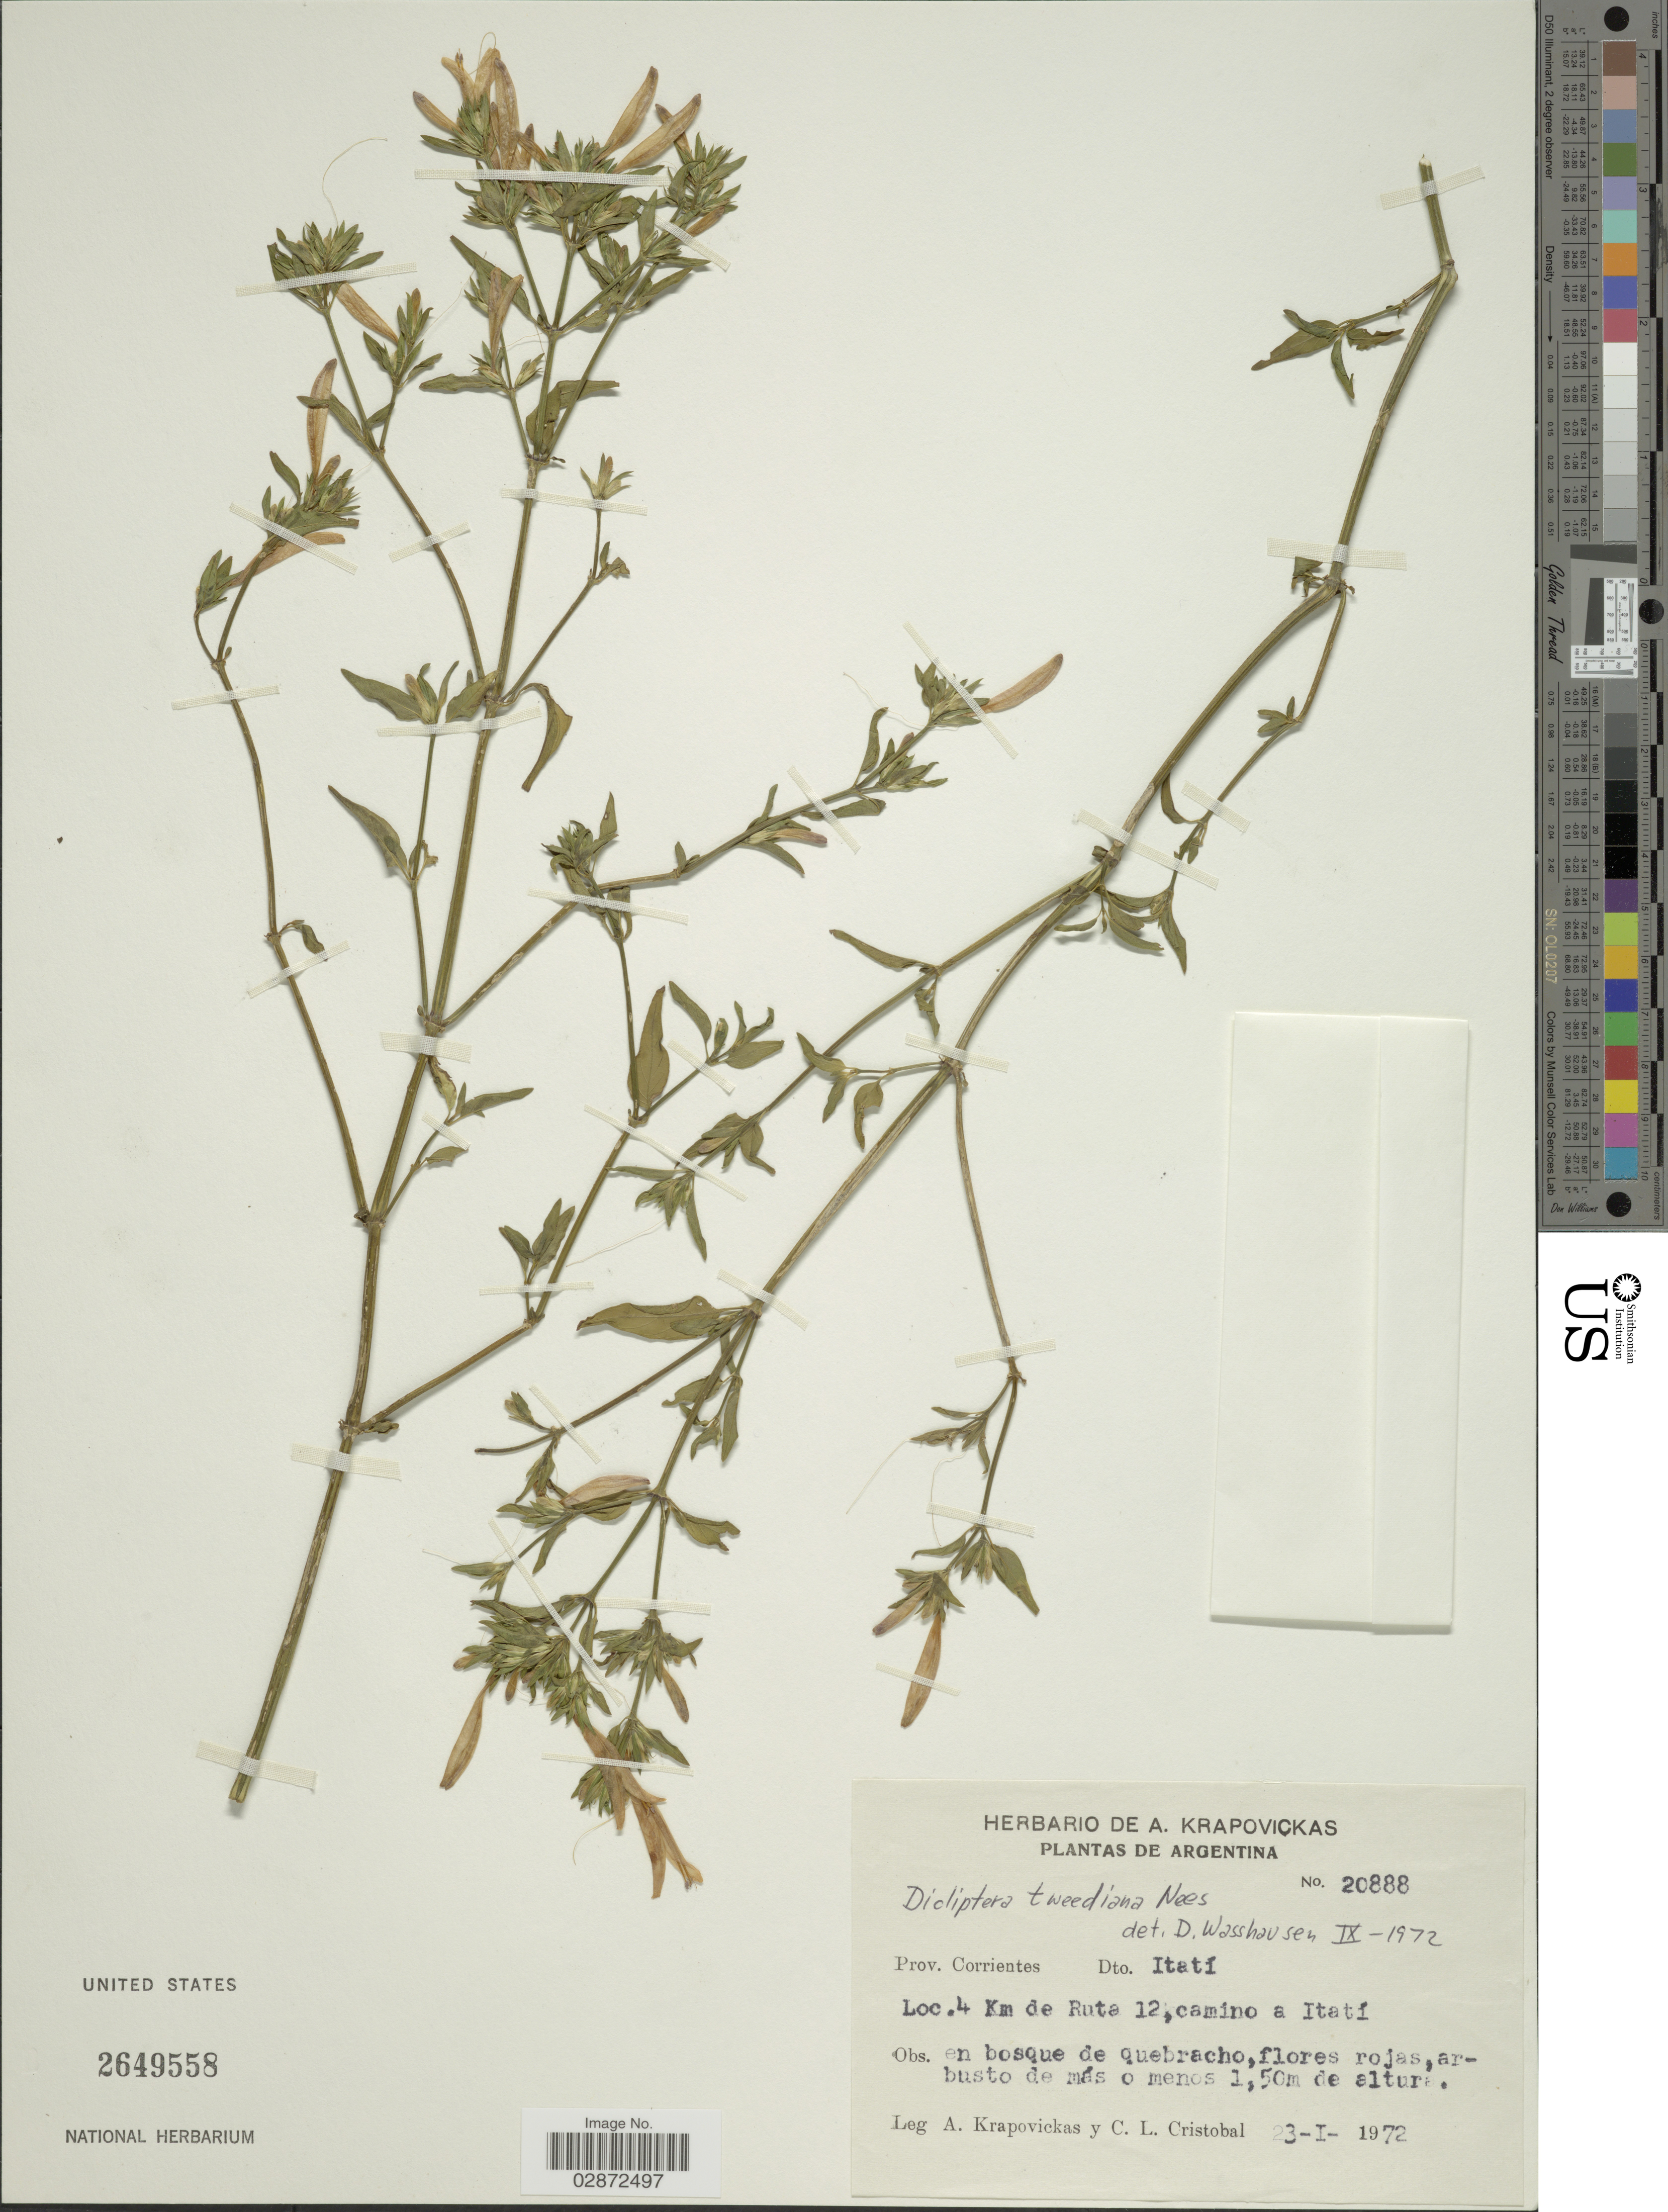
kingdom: Plantae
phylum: Tracheophyta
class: Magnoliopsida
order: Lamiales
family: Acanthaceae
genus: Dicliptera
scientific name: Dicliptera squarrosa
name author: Nees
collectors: A. Krapovickas & C. Cristobal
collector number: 20888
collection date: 1972-01-23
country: Argentina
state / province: Corrientes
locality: Prov. Corrientes. Dto. Itatí. 4 Km de Ruta 12, camino a Itatí.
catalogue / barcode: US 2649558